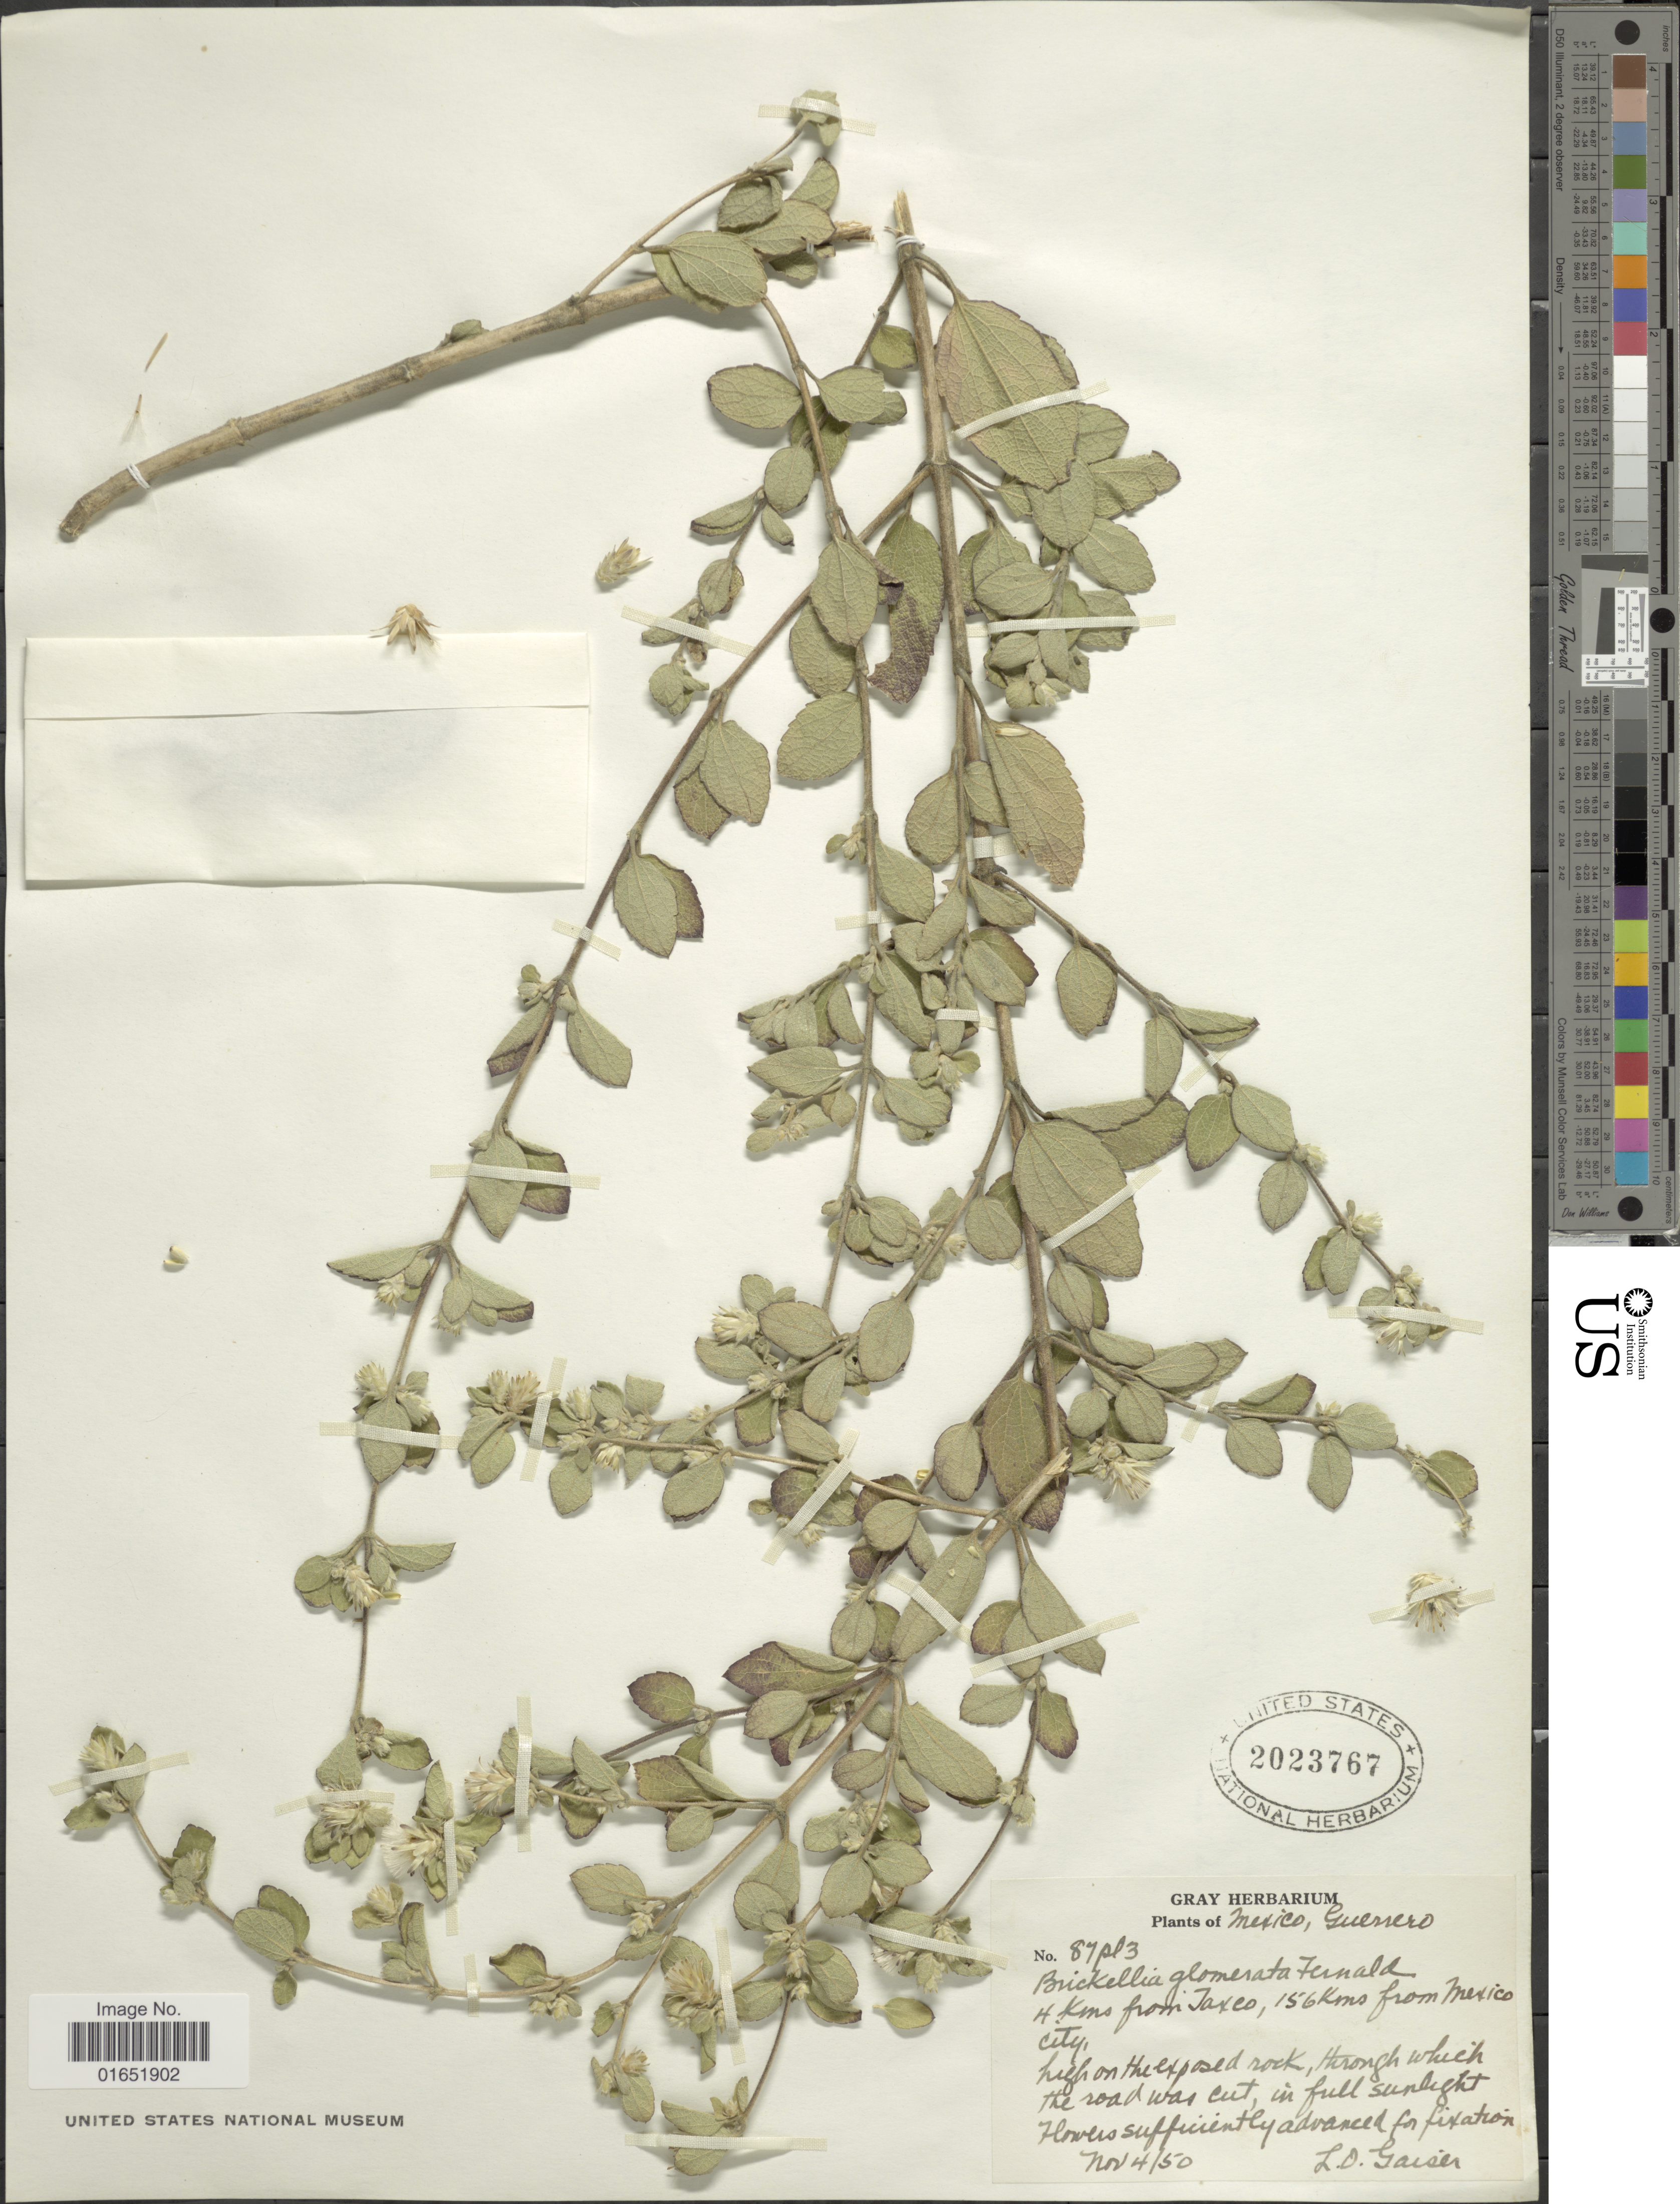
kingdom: Plantae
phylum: Tracheophyta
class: Magnoliopsida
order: Asterales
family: Asteraceae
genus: Brickellia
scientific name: Brickellia glomerata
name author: Fernald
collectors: L. Gaiser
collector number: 87pl3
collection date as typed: Transcribed d/m/y: 4/11/50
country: Mexico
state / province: Guerrero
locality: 4 kms from Taxco, 156Kms from Mexico City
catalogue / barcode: US 2023767